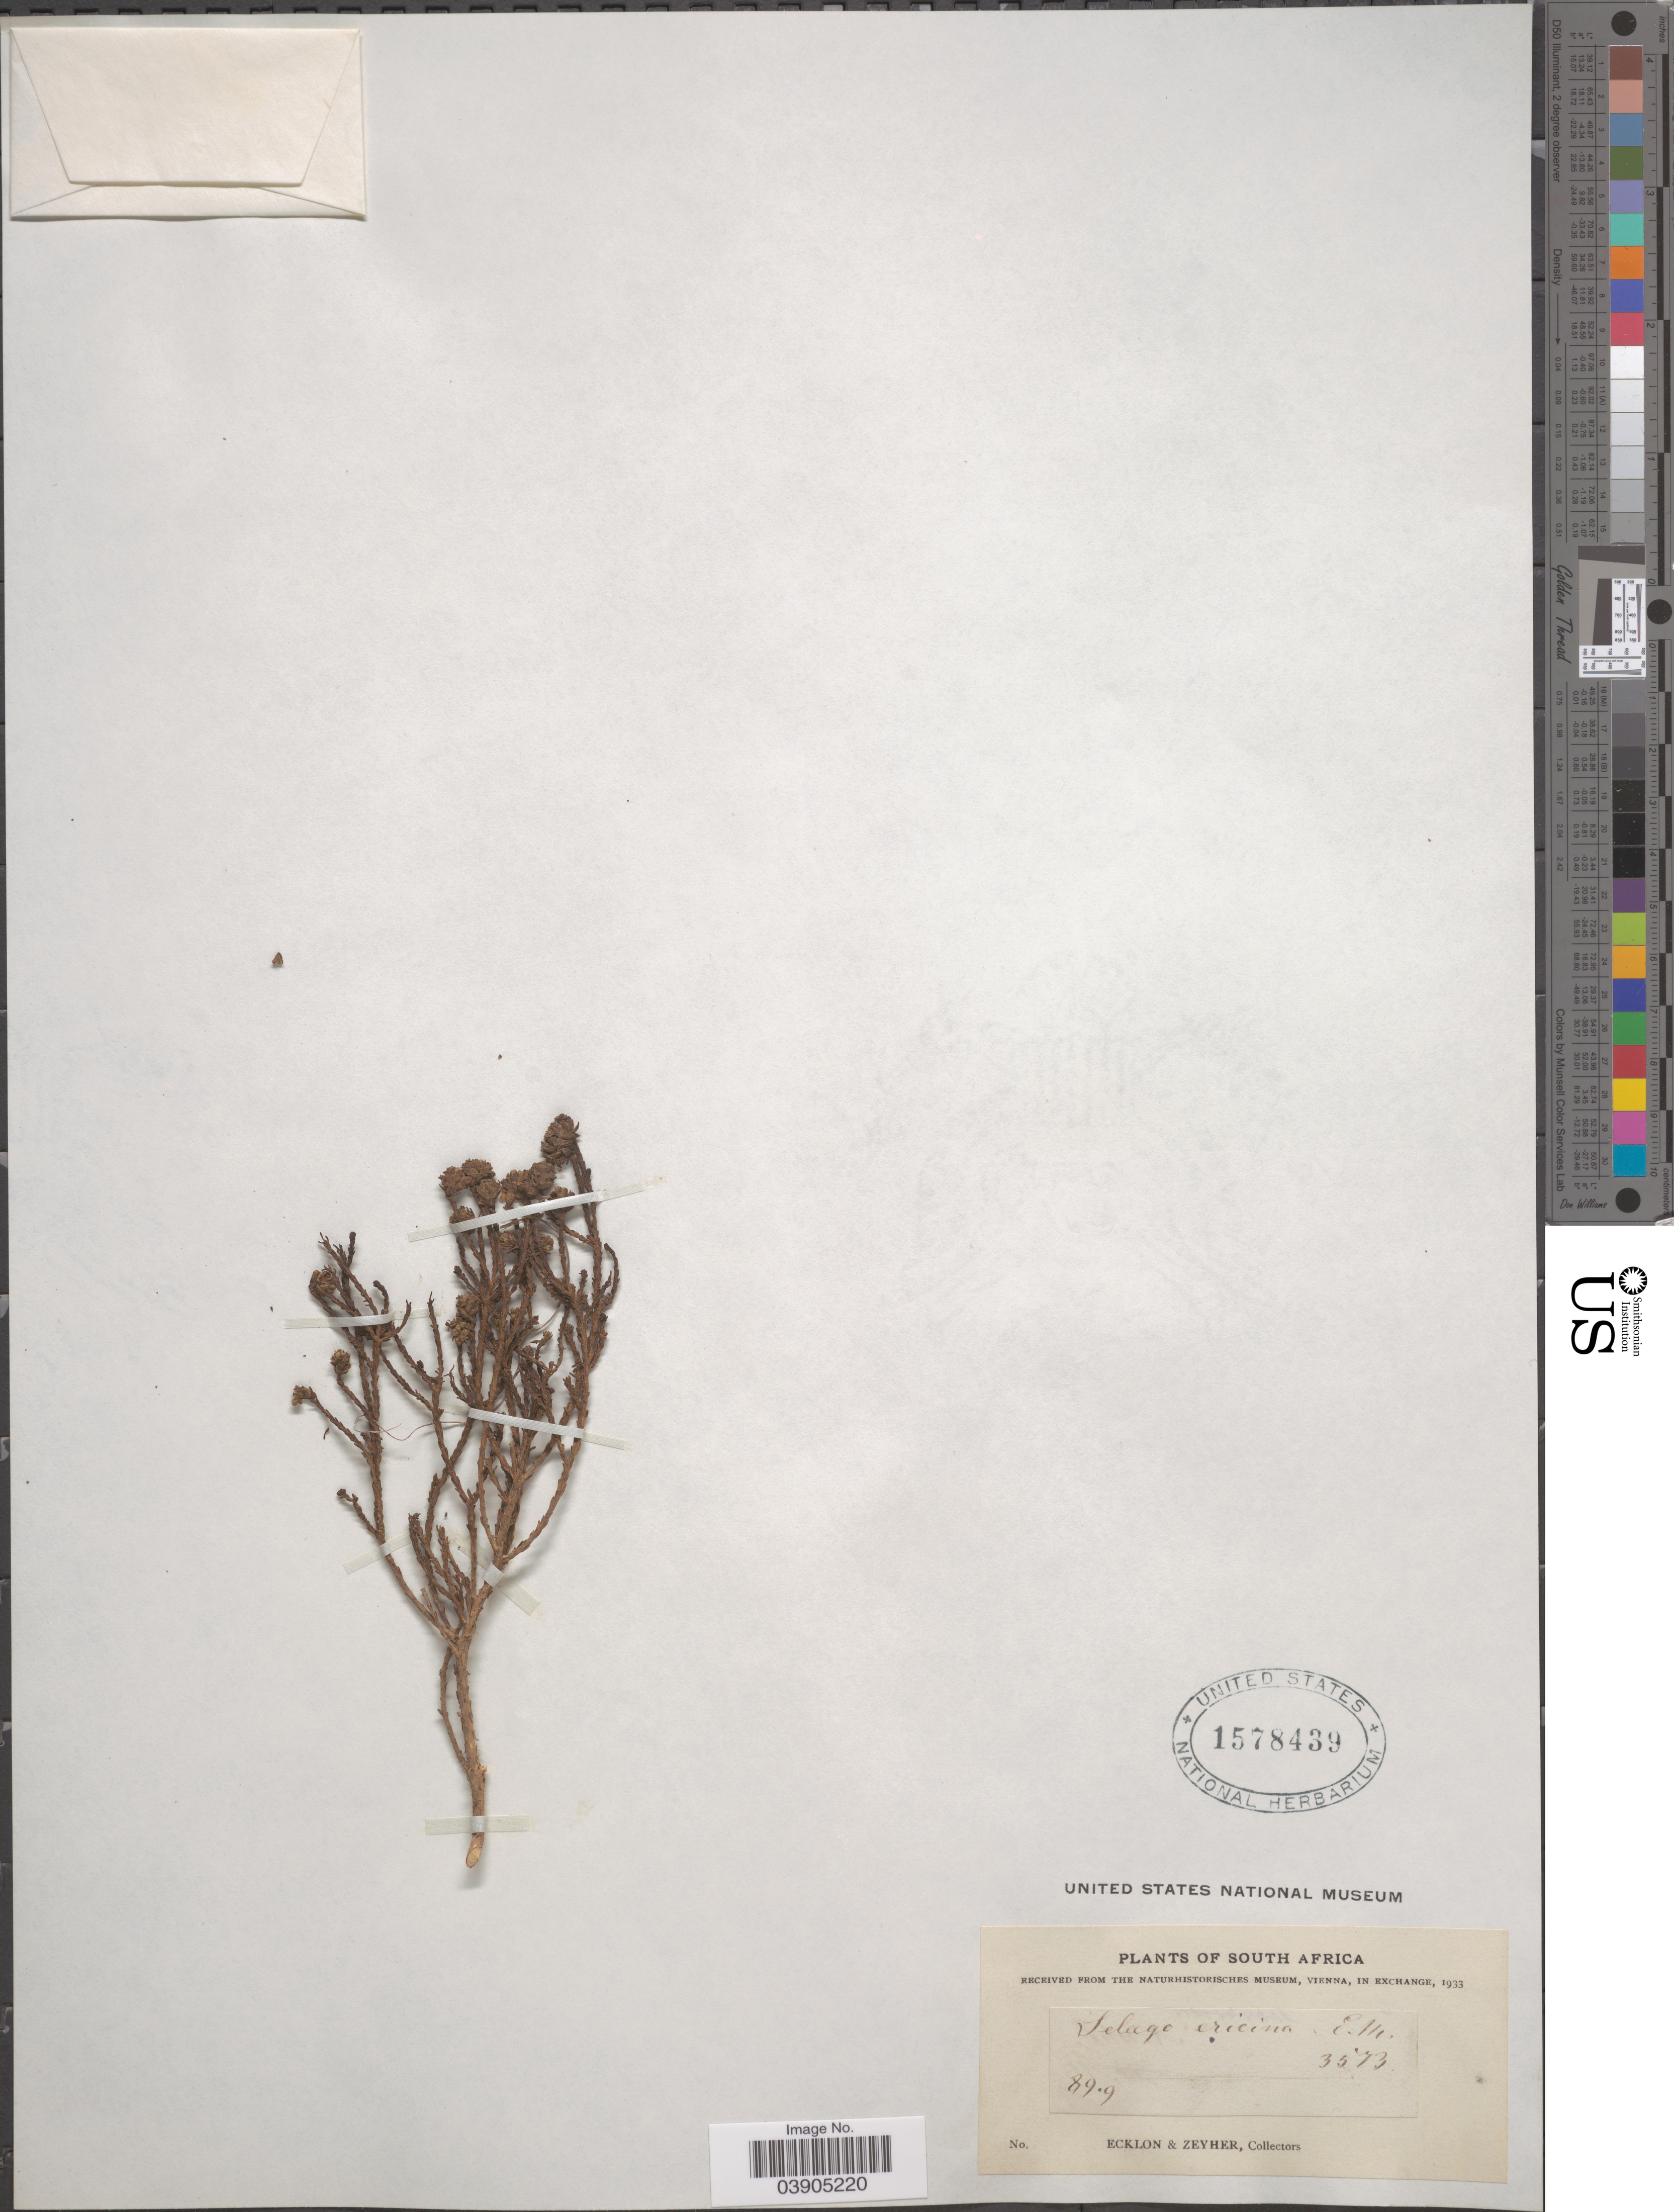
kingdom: Plantae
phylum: Tracheophyta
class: Magnoliopsida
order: Lamiales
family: Scrophulariaceae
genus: Selago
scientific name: Selago ericina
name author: Drege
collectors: -. Ecklon & -. Zeyher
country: South Africa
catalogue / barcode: US 1578439